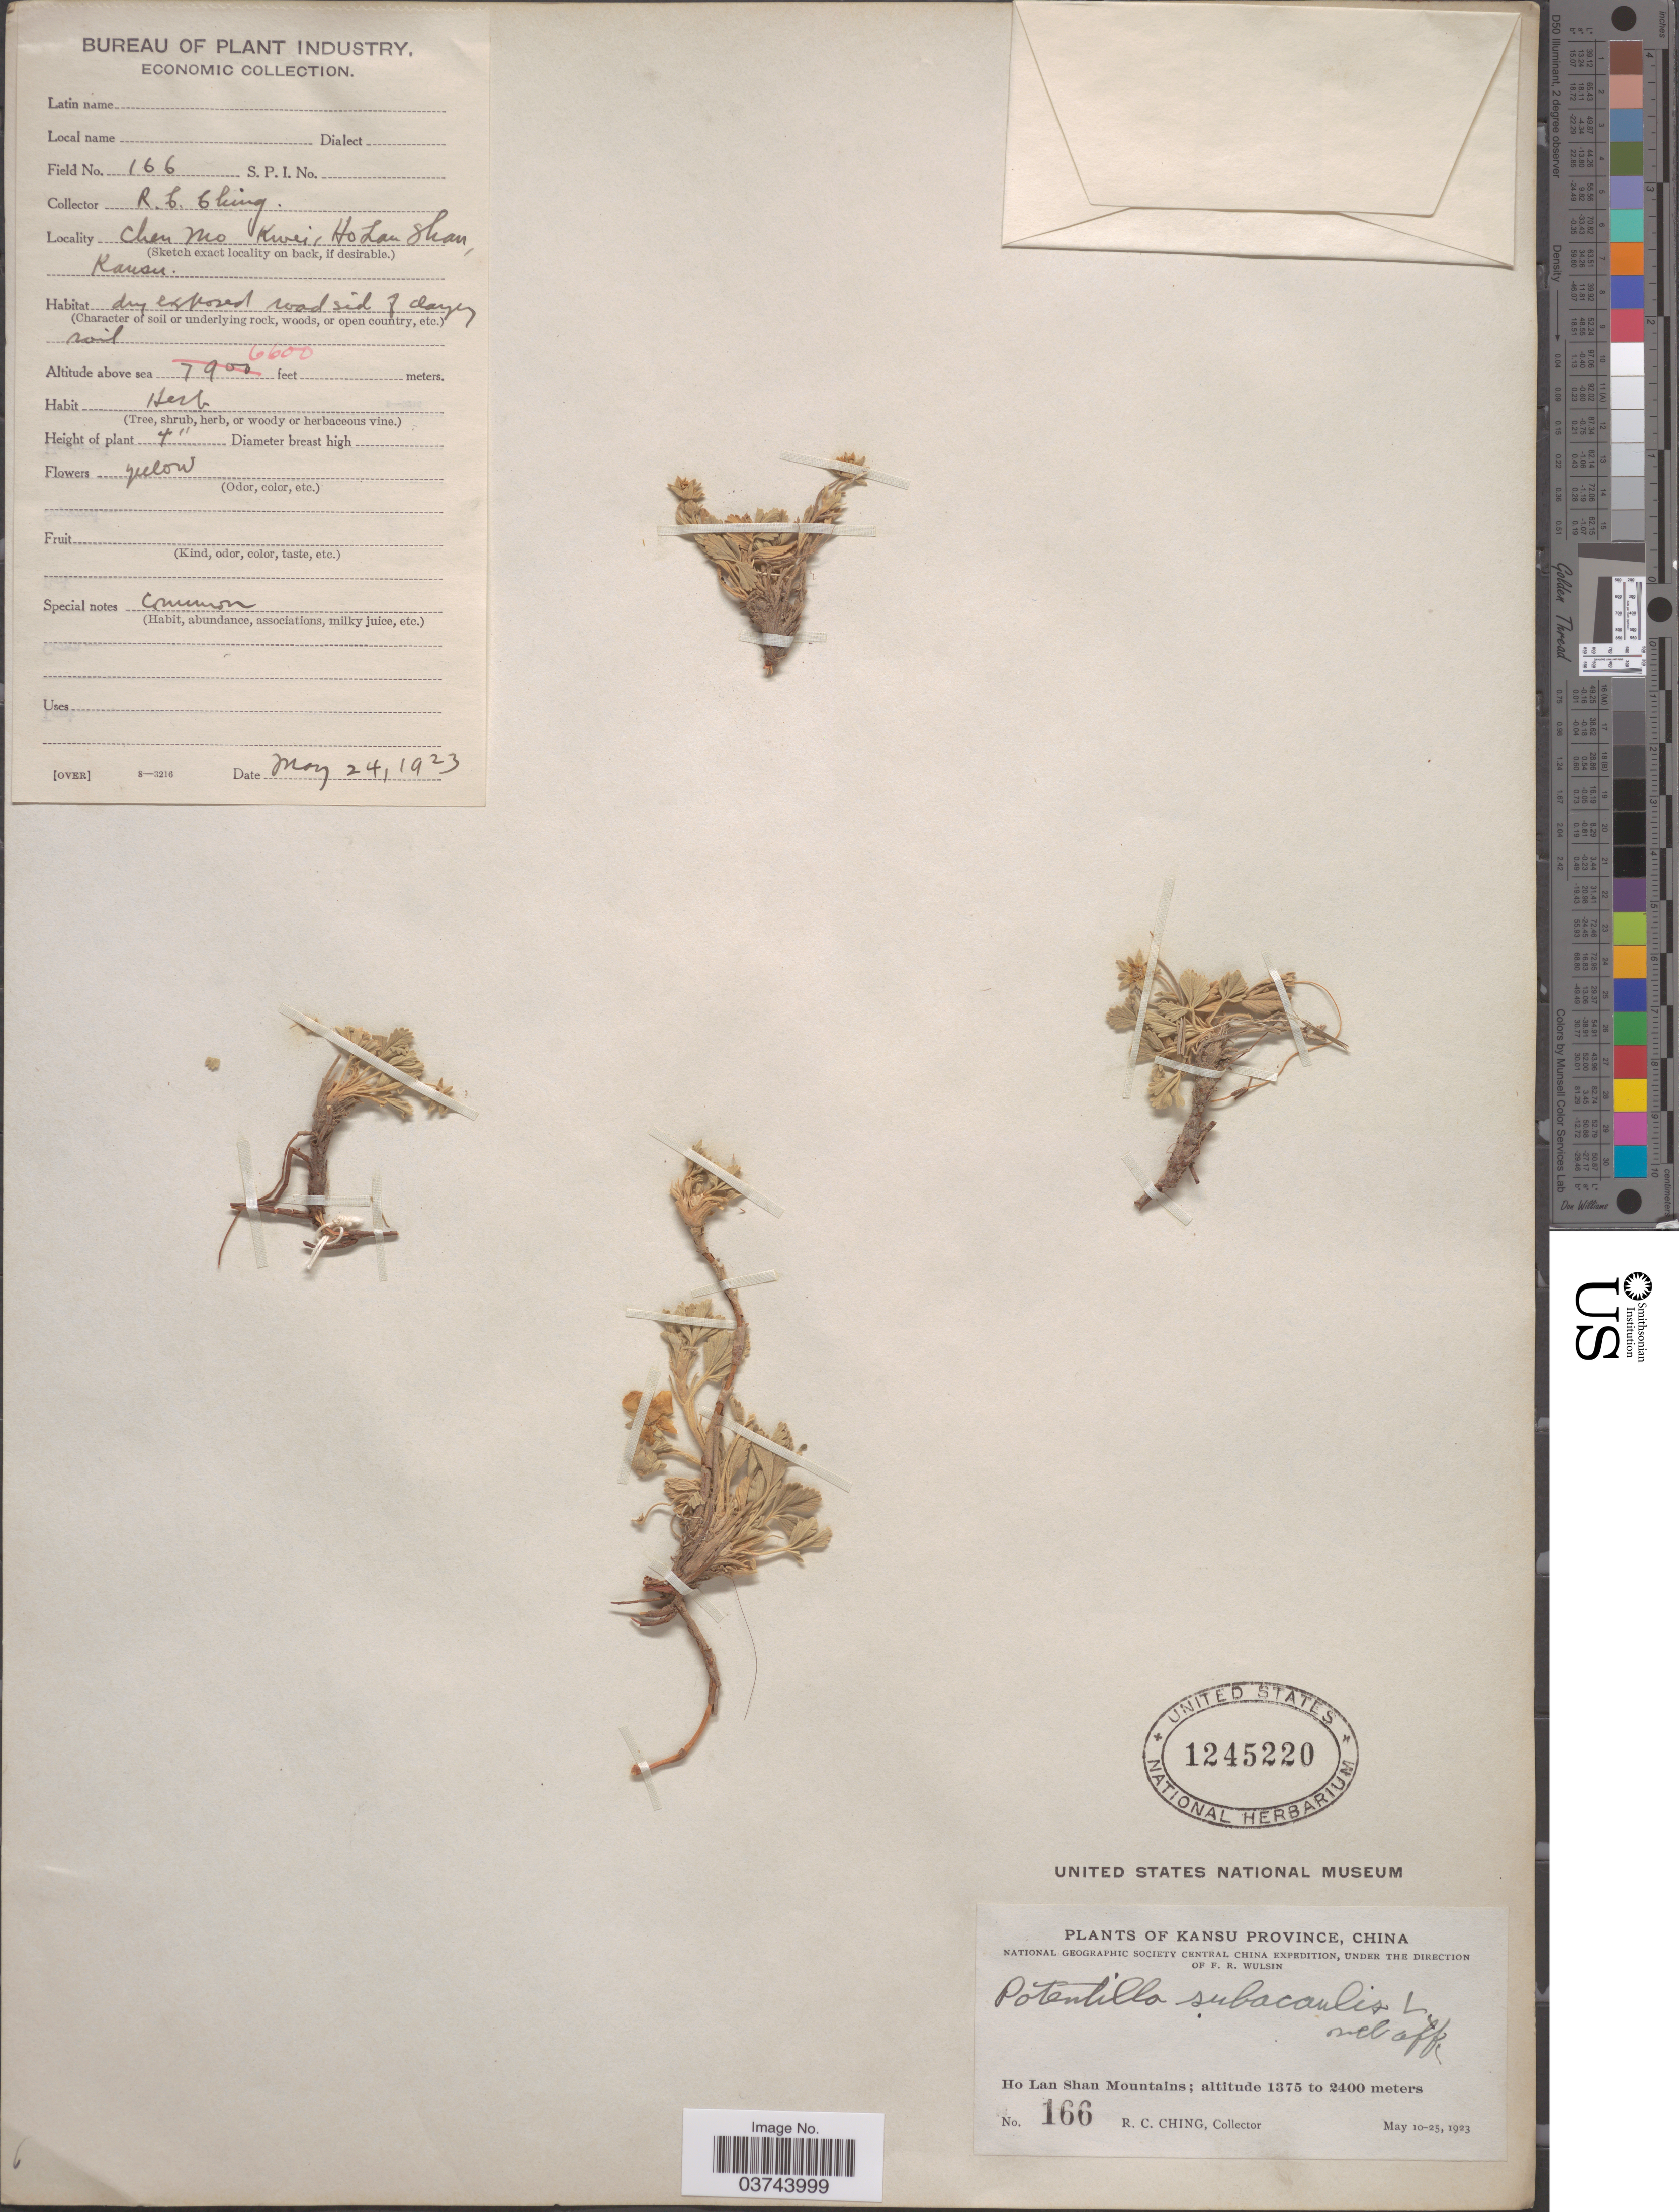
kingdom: Plantae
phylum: Tracheophyta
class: Magnoliopsida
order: Rosales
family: Rosaceae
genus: Potentilla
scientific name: Potentilla subacaulis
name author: L.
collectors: R. C. Ching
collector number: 166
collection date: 1923-05-24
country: China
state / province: Gansu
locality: Chen Mo Kwei. Kansu Province. Ho Lan Shan Mountain.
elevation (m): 2012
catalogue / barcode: US 1245220